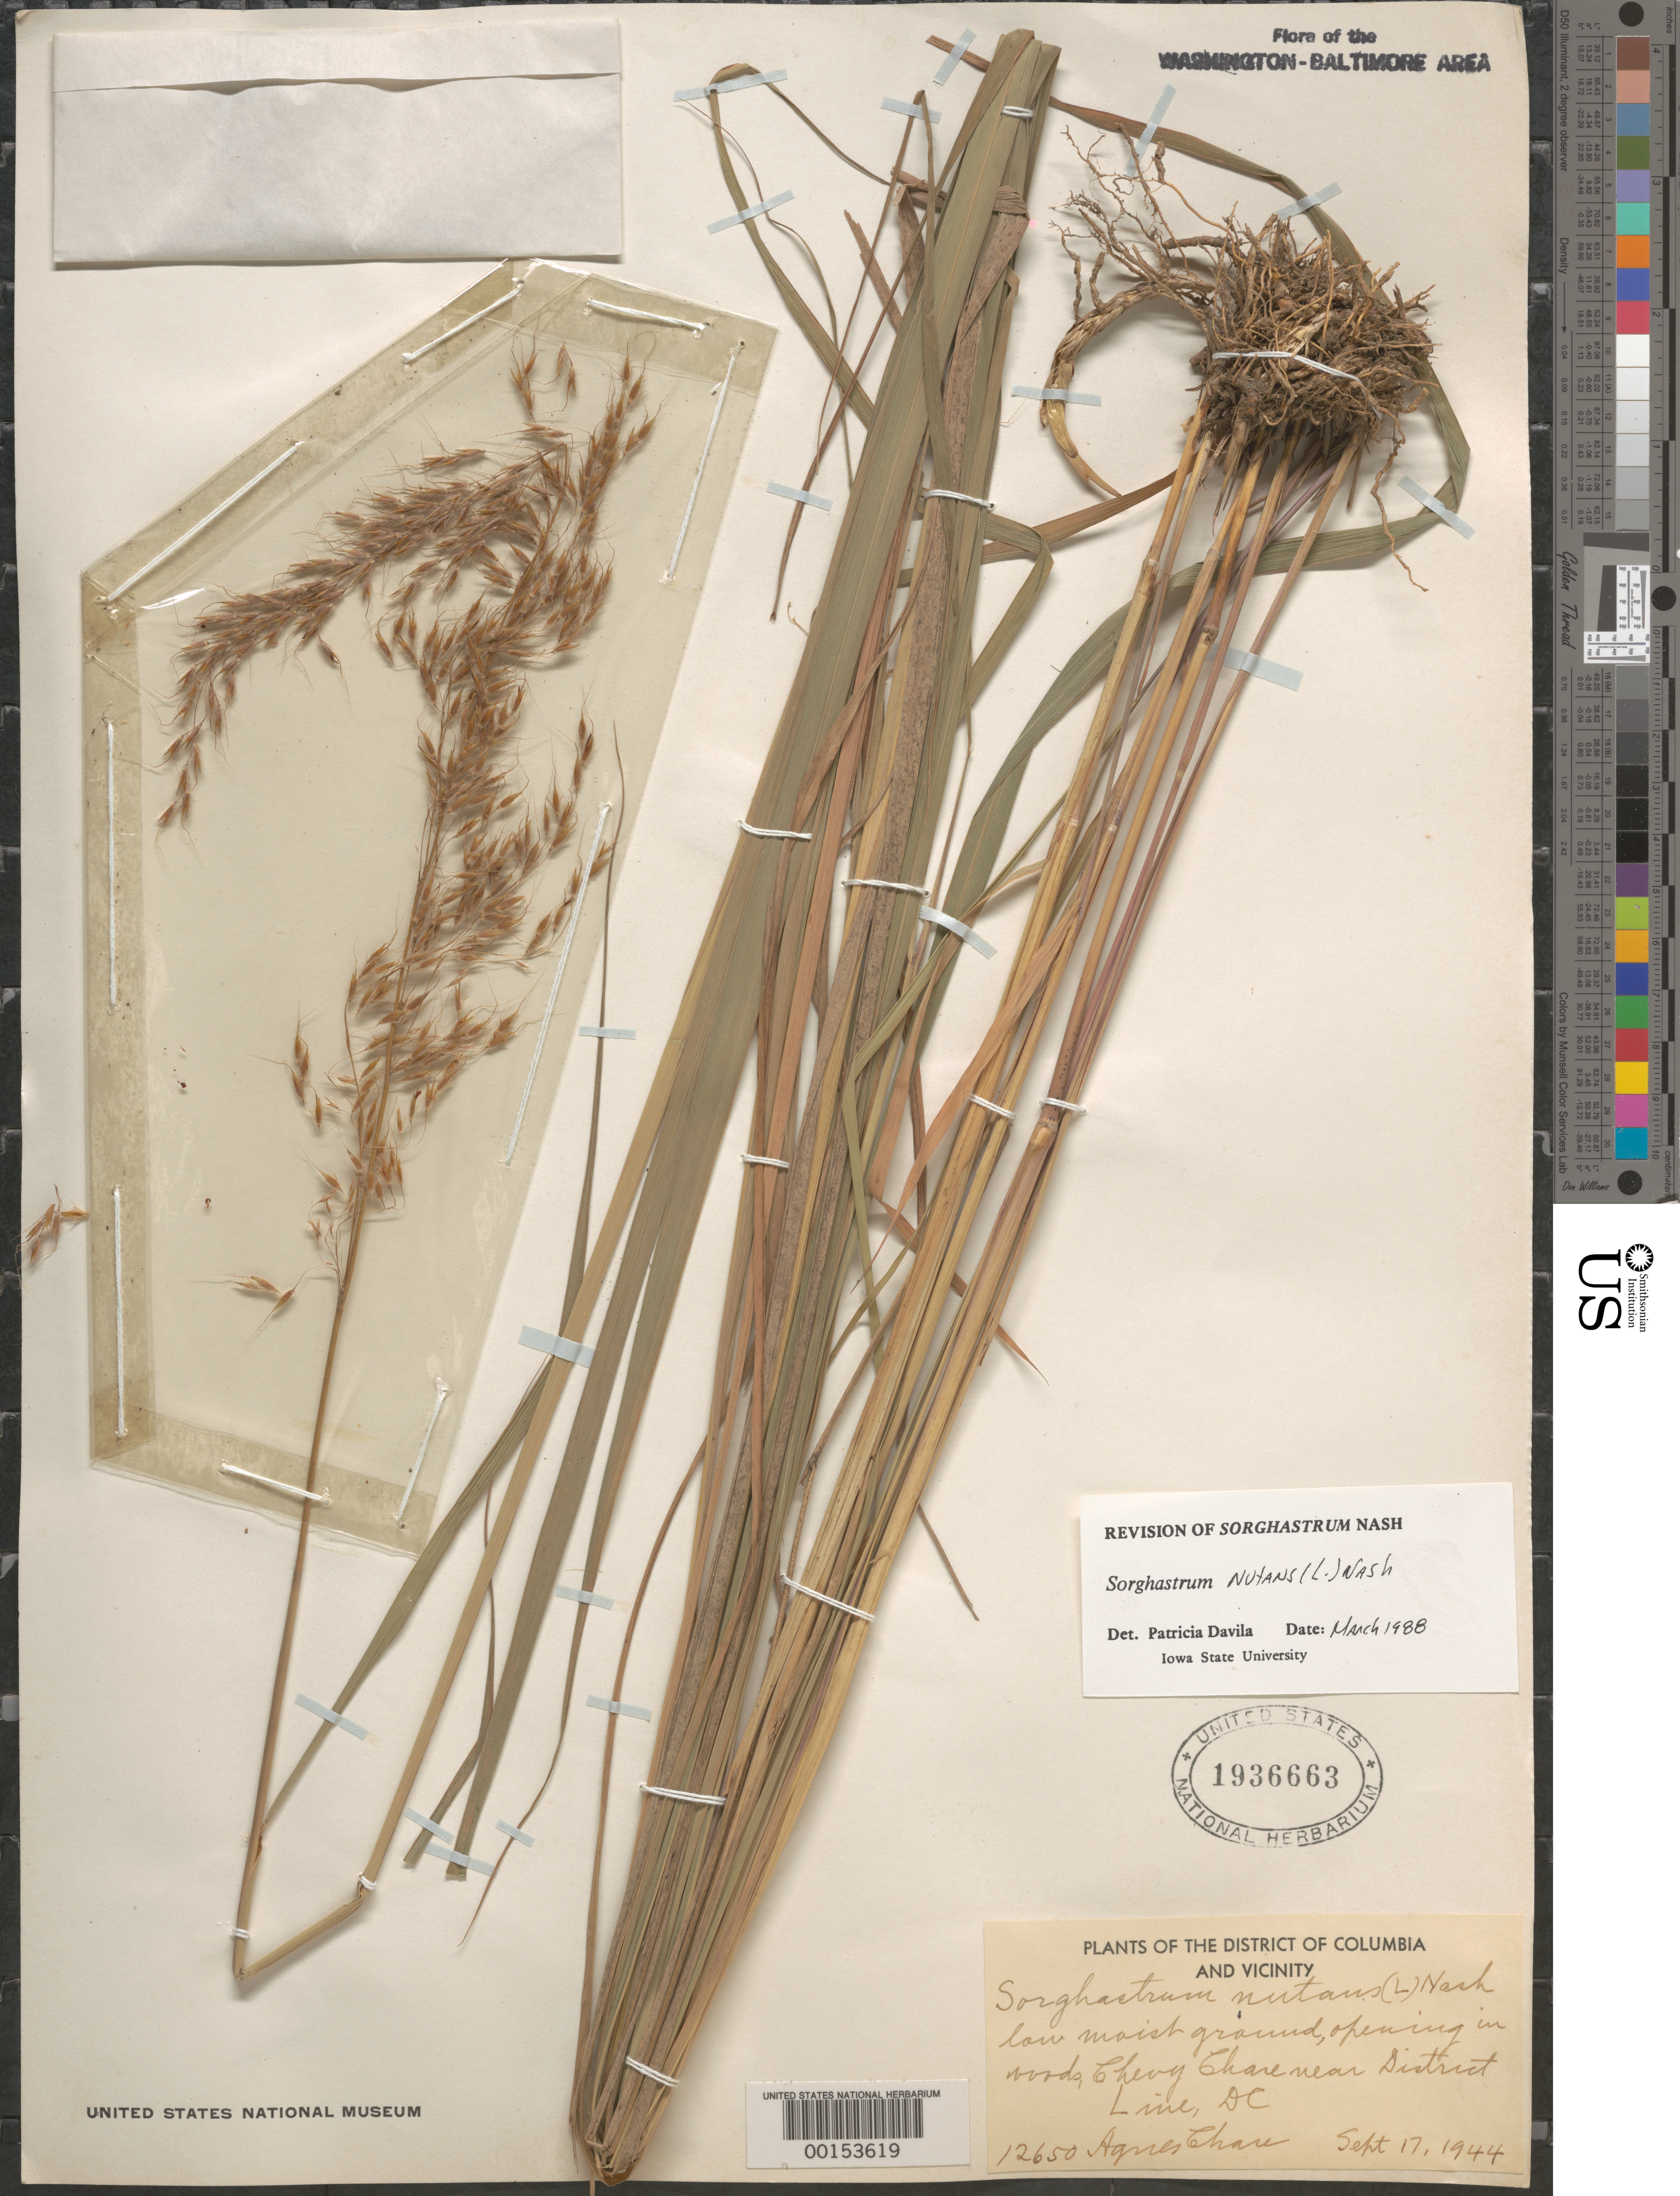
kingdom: Plantae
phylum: Tracheophyta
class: Liliopsida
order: Poales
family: Poaceae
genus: Sorghastrum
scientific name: Sorghastrum nutans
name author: (L.) Nash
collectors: A. Chase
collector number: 12650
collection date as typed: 17 Sep 1944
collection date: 1944-09-17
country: United States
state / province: Maryland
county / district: Montgomery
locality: Chevy Chase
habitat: Low moist ground, opening in woods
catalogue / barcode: US 1936663